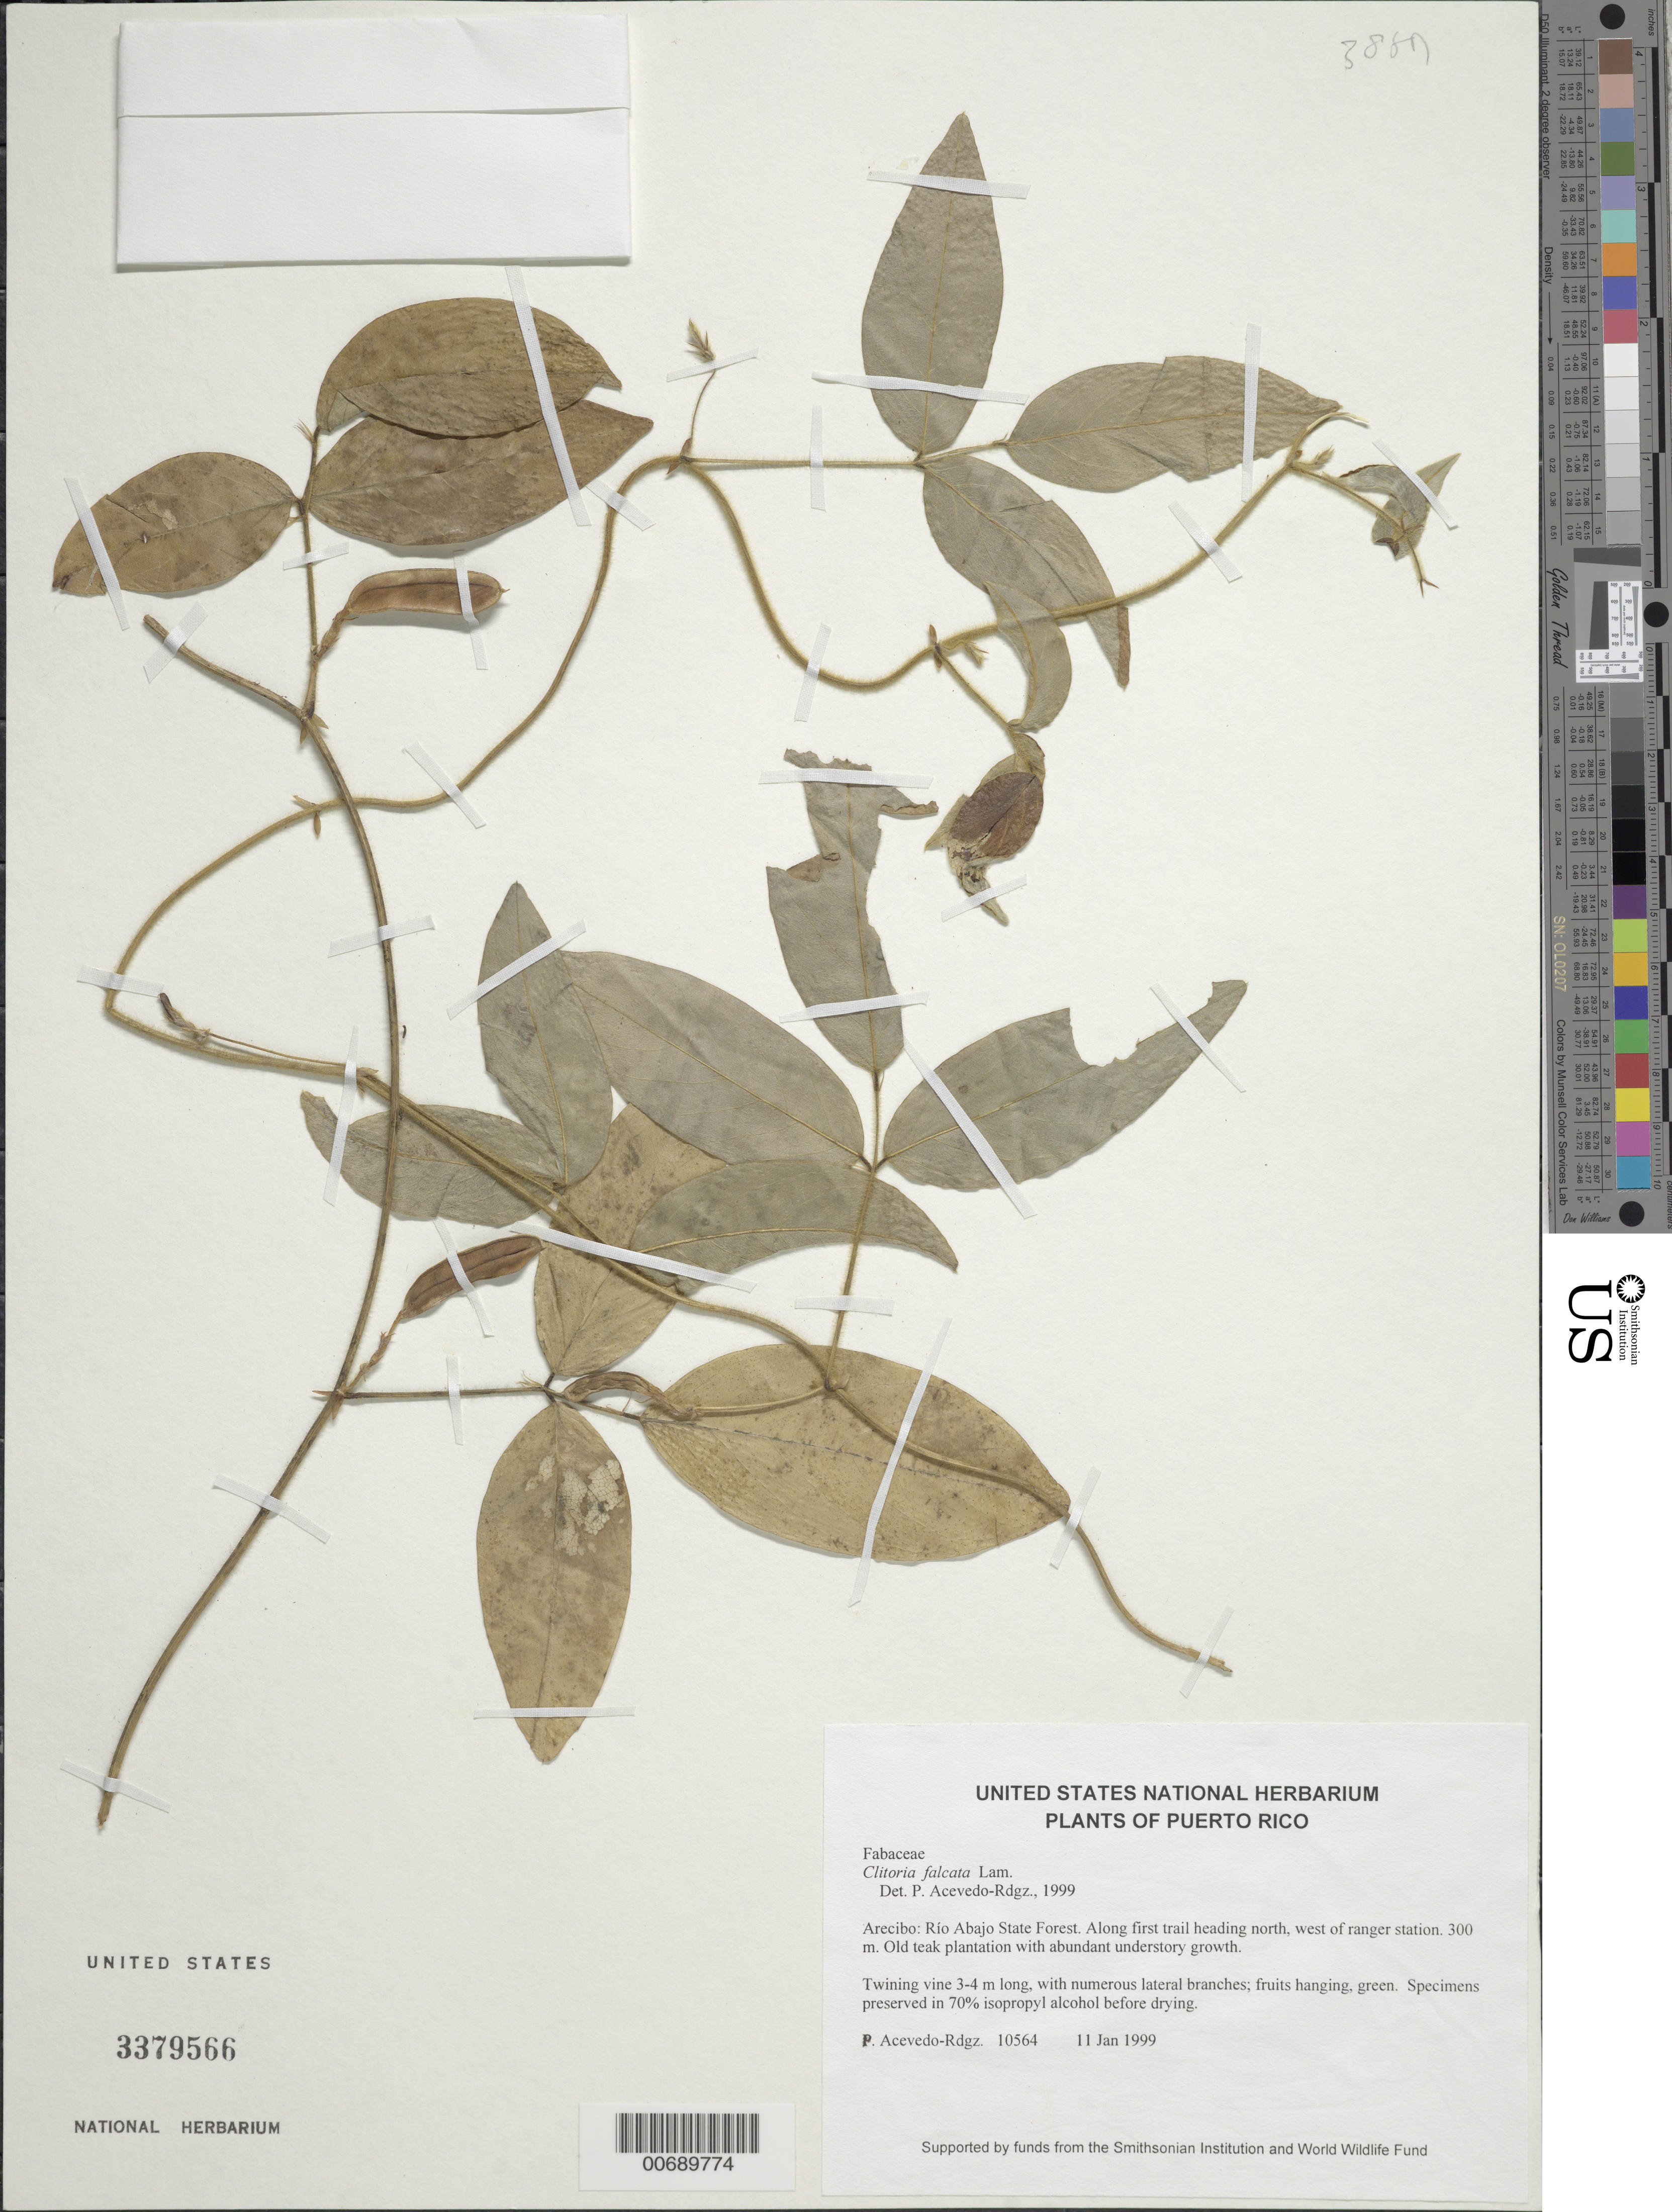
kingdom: Plantae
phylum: Tracheophyta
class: Magnoliopsida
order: Fabales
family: Fabaceae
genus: Clitoria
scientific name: Clitoria rubiginosa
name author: Juss.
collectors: P. Acevedo-Rodr.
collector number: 10564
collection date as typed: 11 Jan 1999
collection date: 1999-01-11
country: Puerto Rico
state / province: Arecibo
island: Puerto Rico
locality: Arecibo; Río Abajo State Forest. Along first trail heading north, west of ranger station.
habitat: Old teak plantation with abundant understory growth.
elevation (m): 300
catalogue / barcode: US 3379566